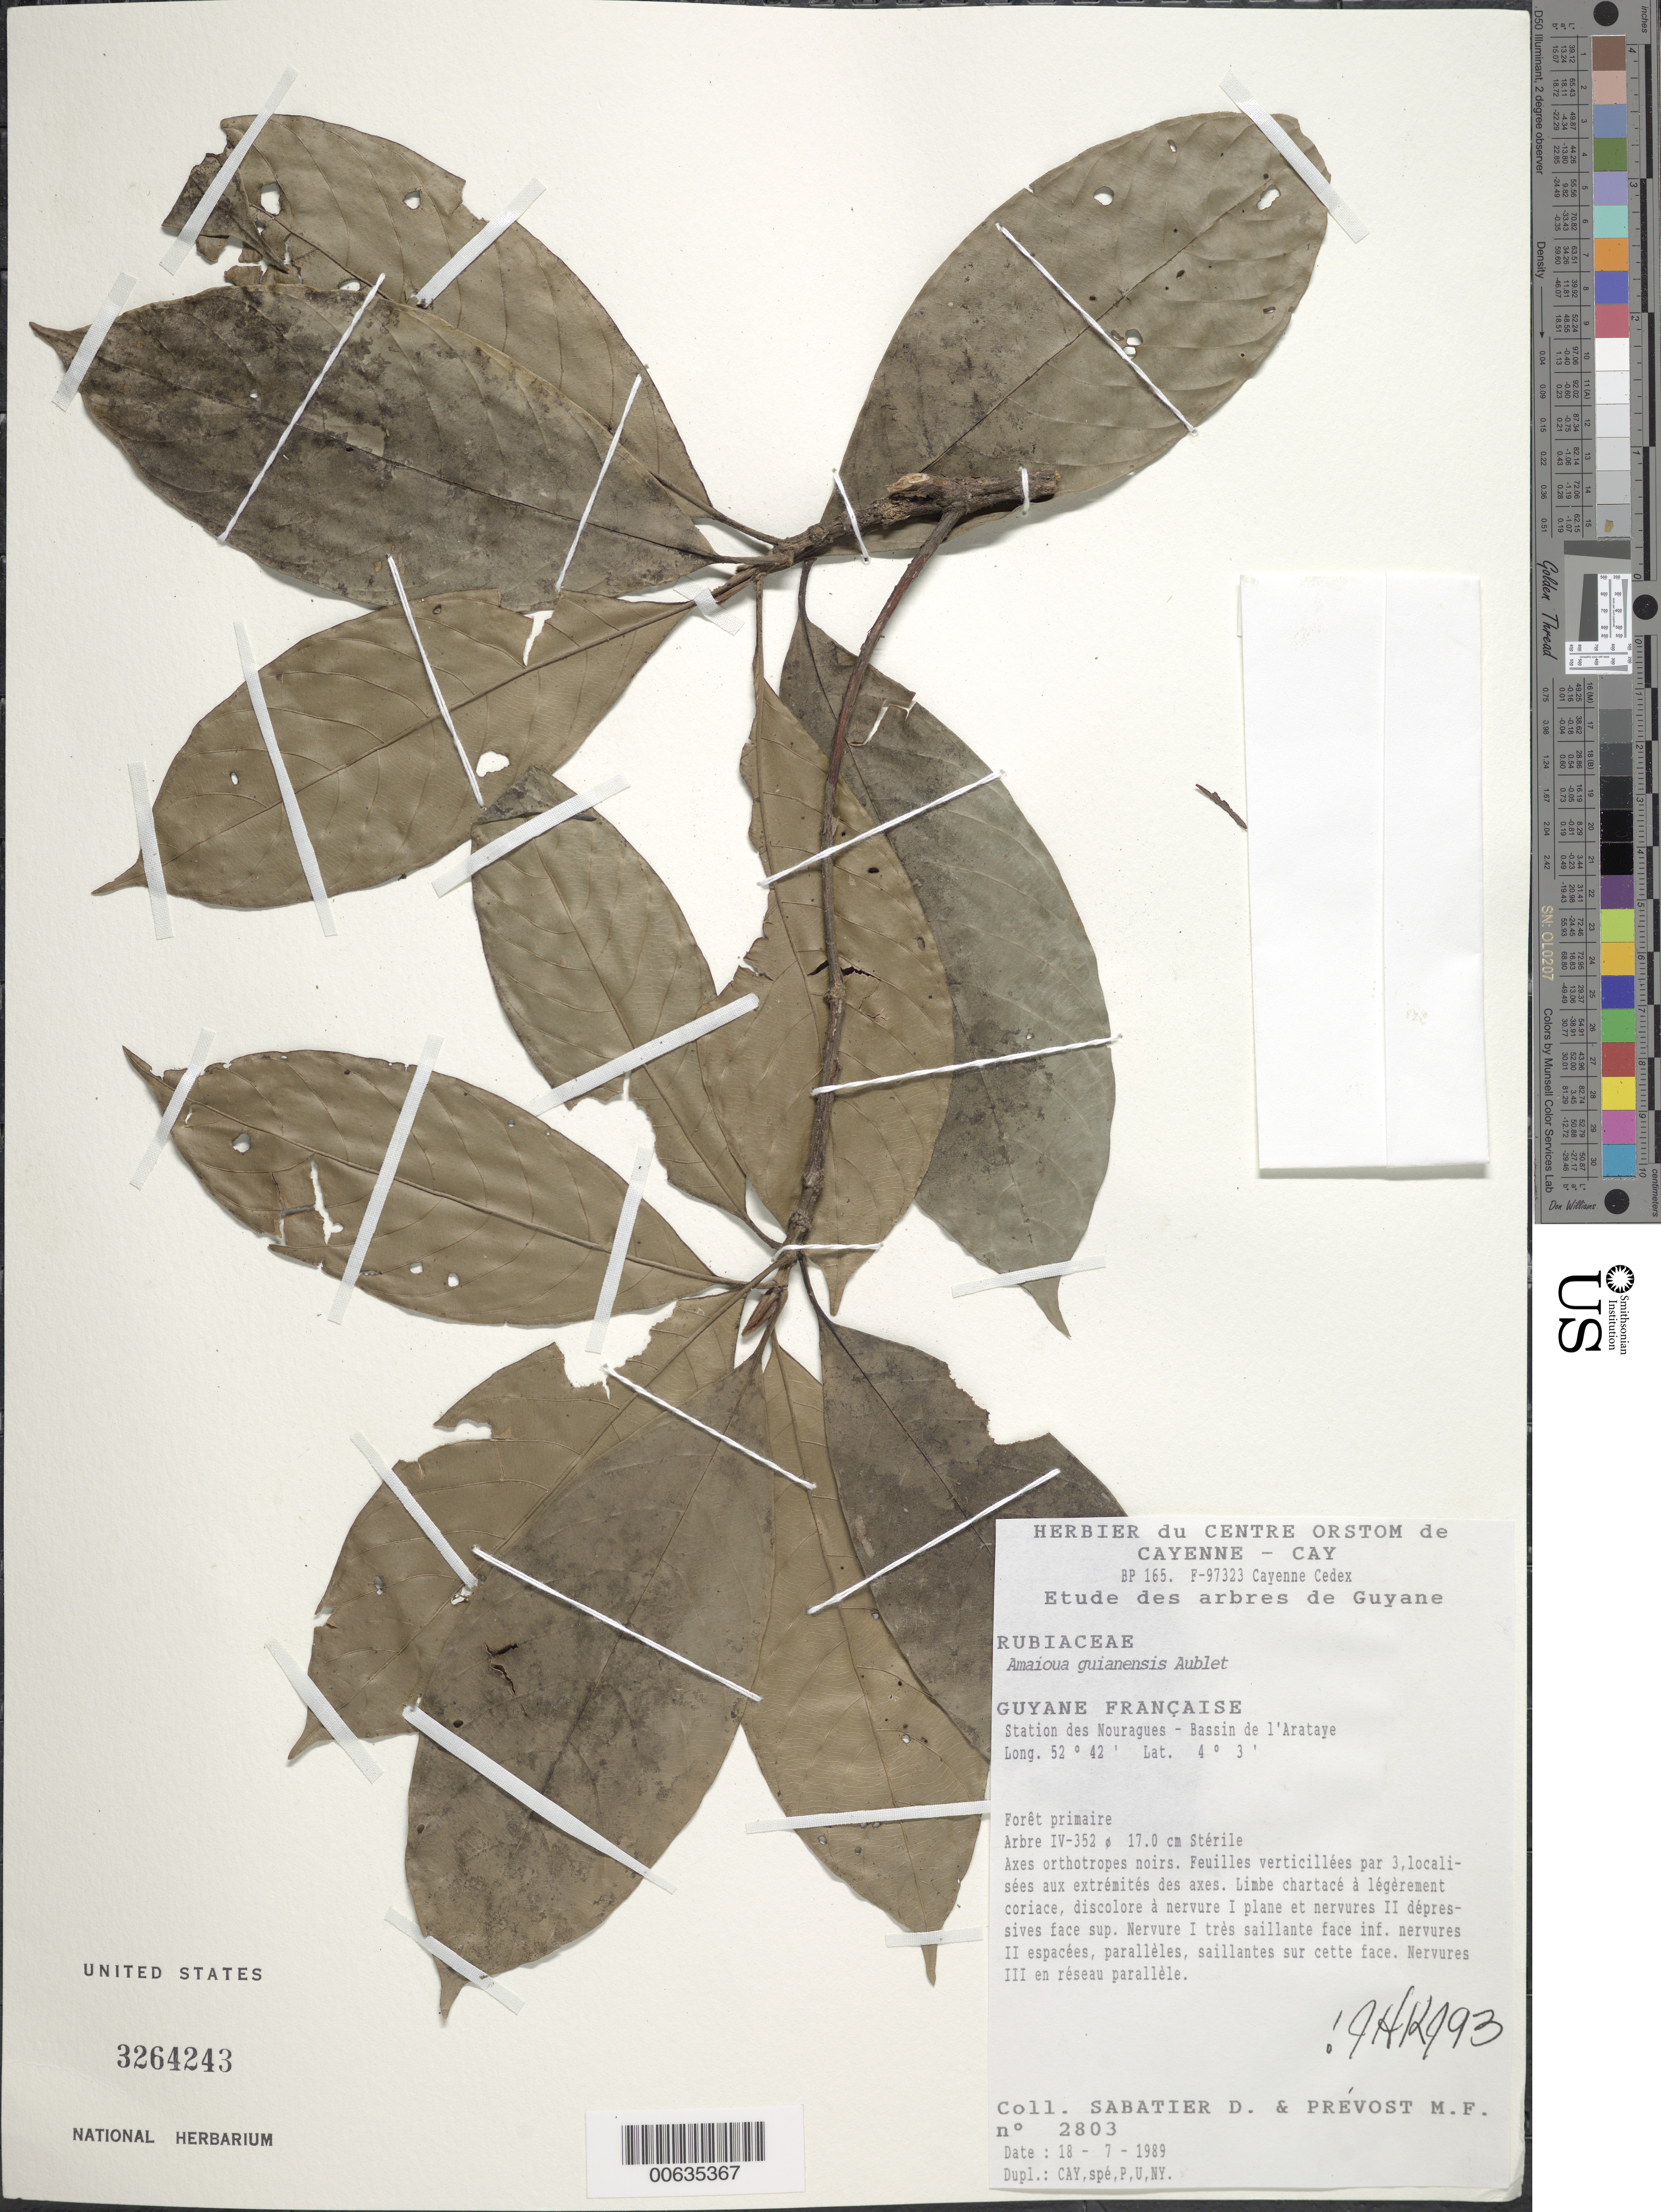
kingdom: Plantae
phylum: Tracheophyta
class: Magnoliopsida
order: Gentianales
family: Rubiaceae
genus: Amaioua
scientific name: Amaioua guianensis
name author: Aubl.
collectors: D. Sabatier & M.-F. Prévost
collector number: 2803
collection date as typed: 18-Jul-89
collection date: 1989-07-18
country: French Guiana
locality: Station des Nouragues, Bassin de l'Approuague, Arataye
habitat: Primary forest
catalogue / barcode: US 3264243